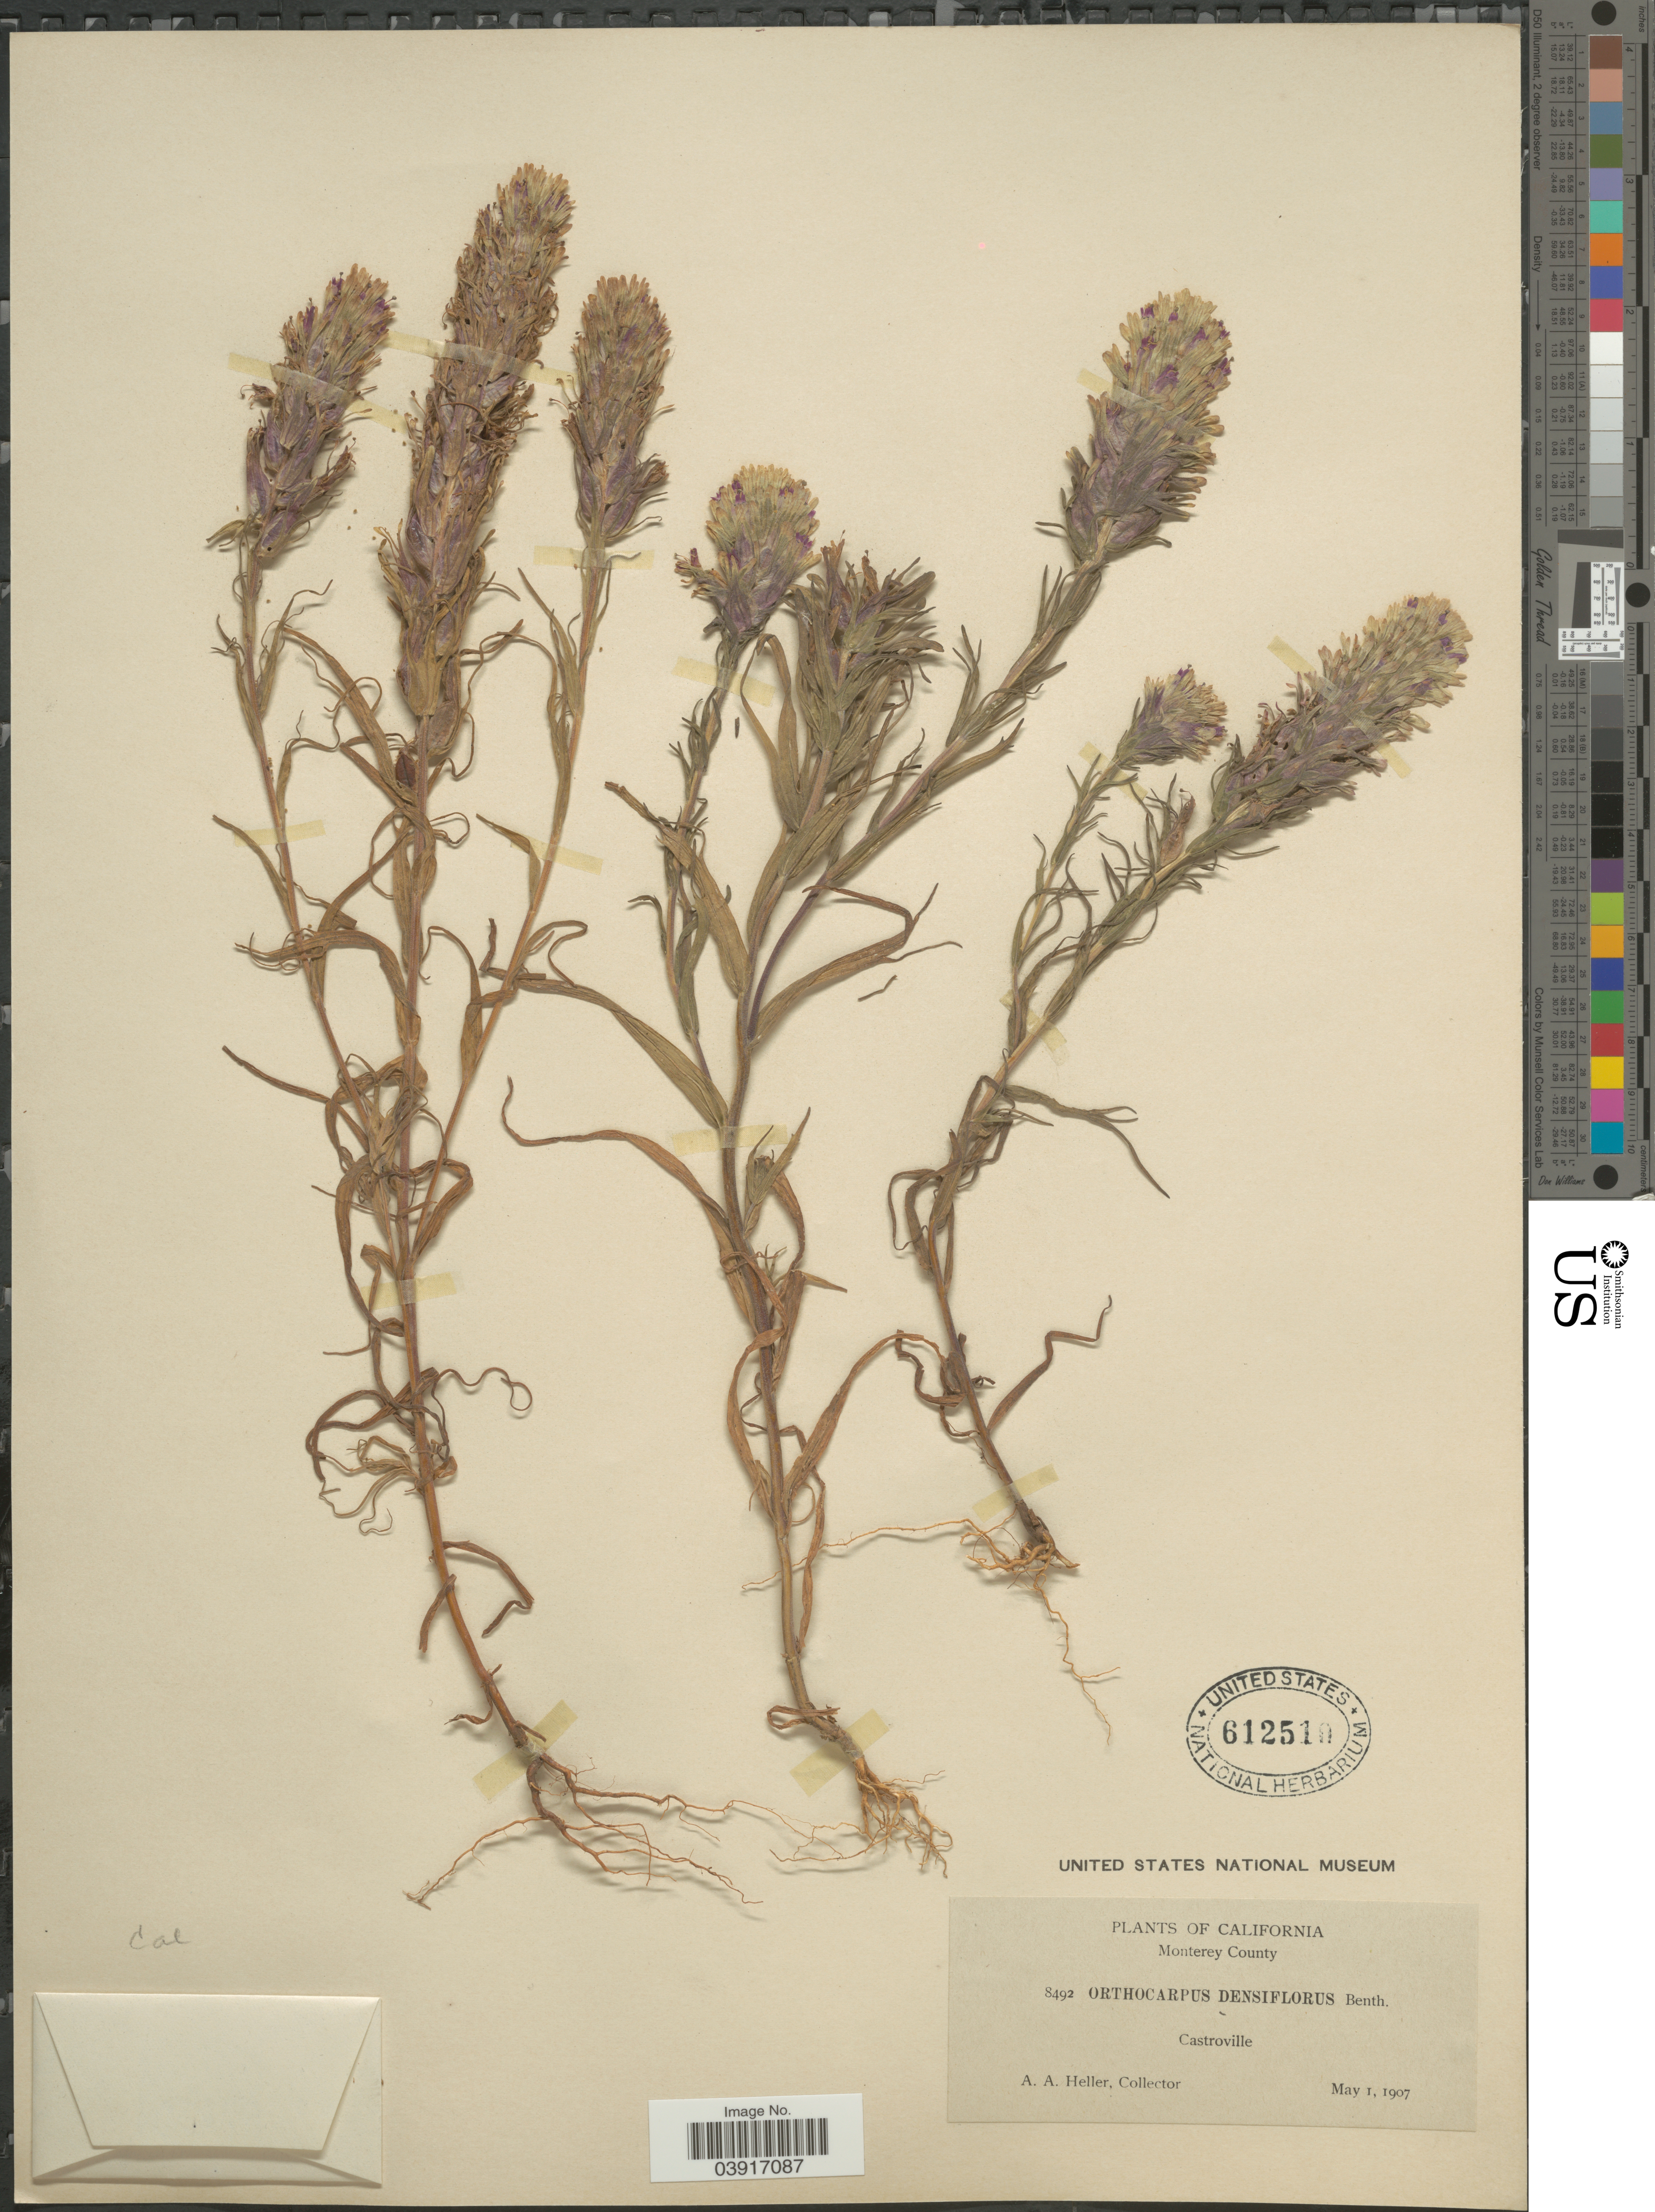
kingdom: Plantae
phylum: Tracheophyta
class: Magnoliopsida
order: Lamiales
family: Orobanchaceae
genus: Orthocarpus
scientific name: Orthocarpus densiflorus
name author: Benth.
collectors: A. A. Heller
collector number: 8492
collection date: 1907-05-01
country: United States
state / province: California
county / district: Monterey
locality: Monterey County. Castroville.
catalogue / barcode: US 612510